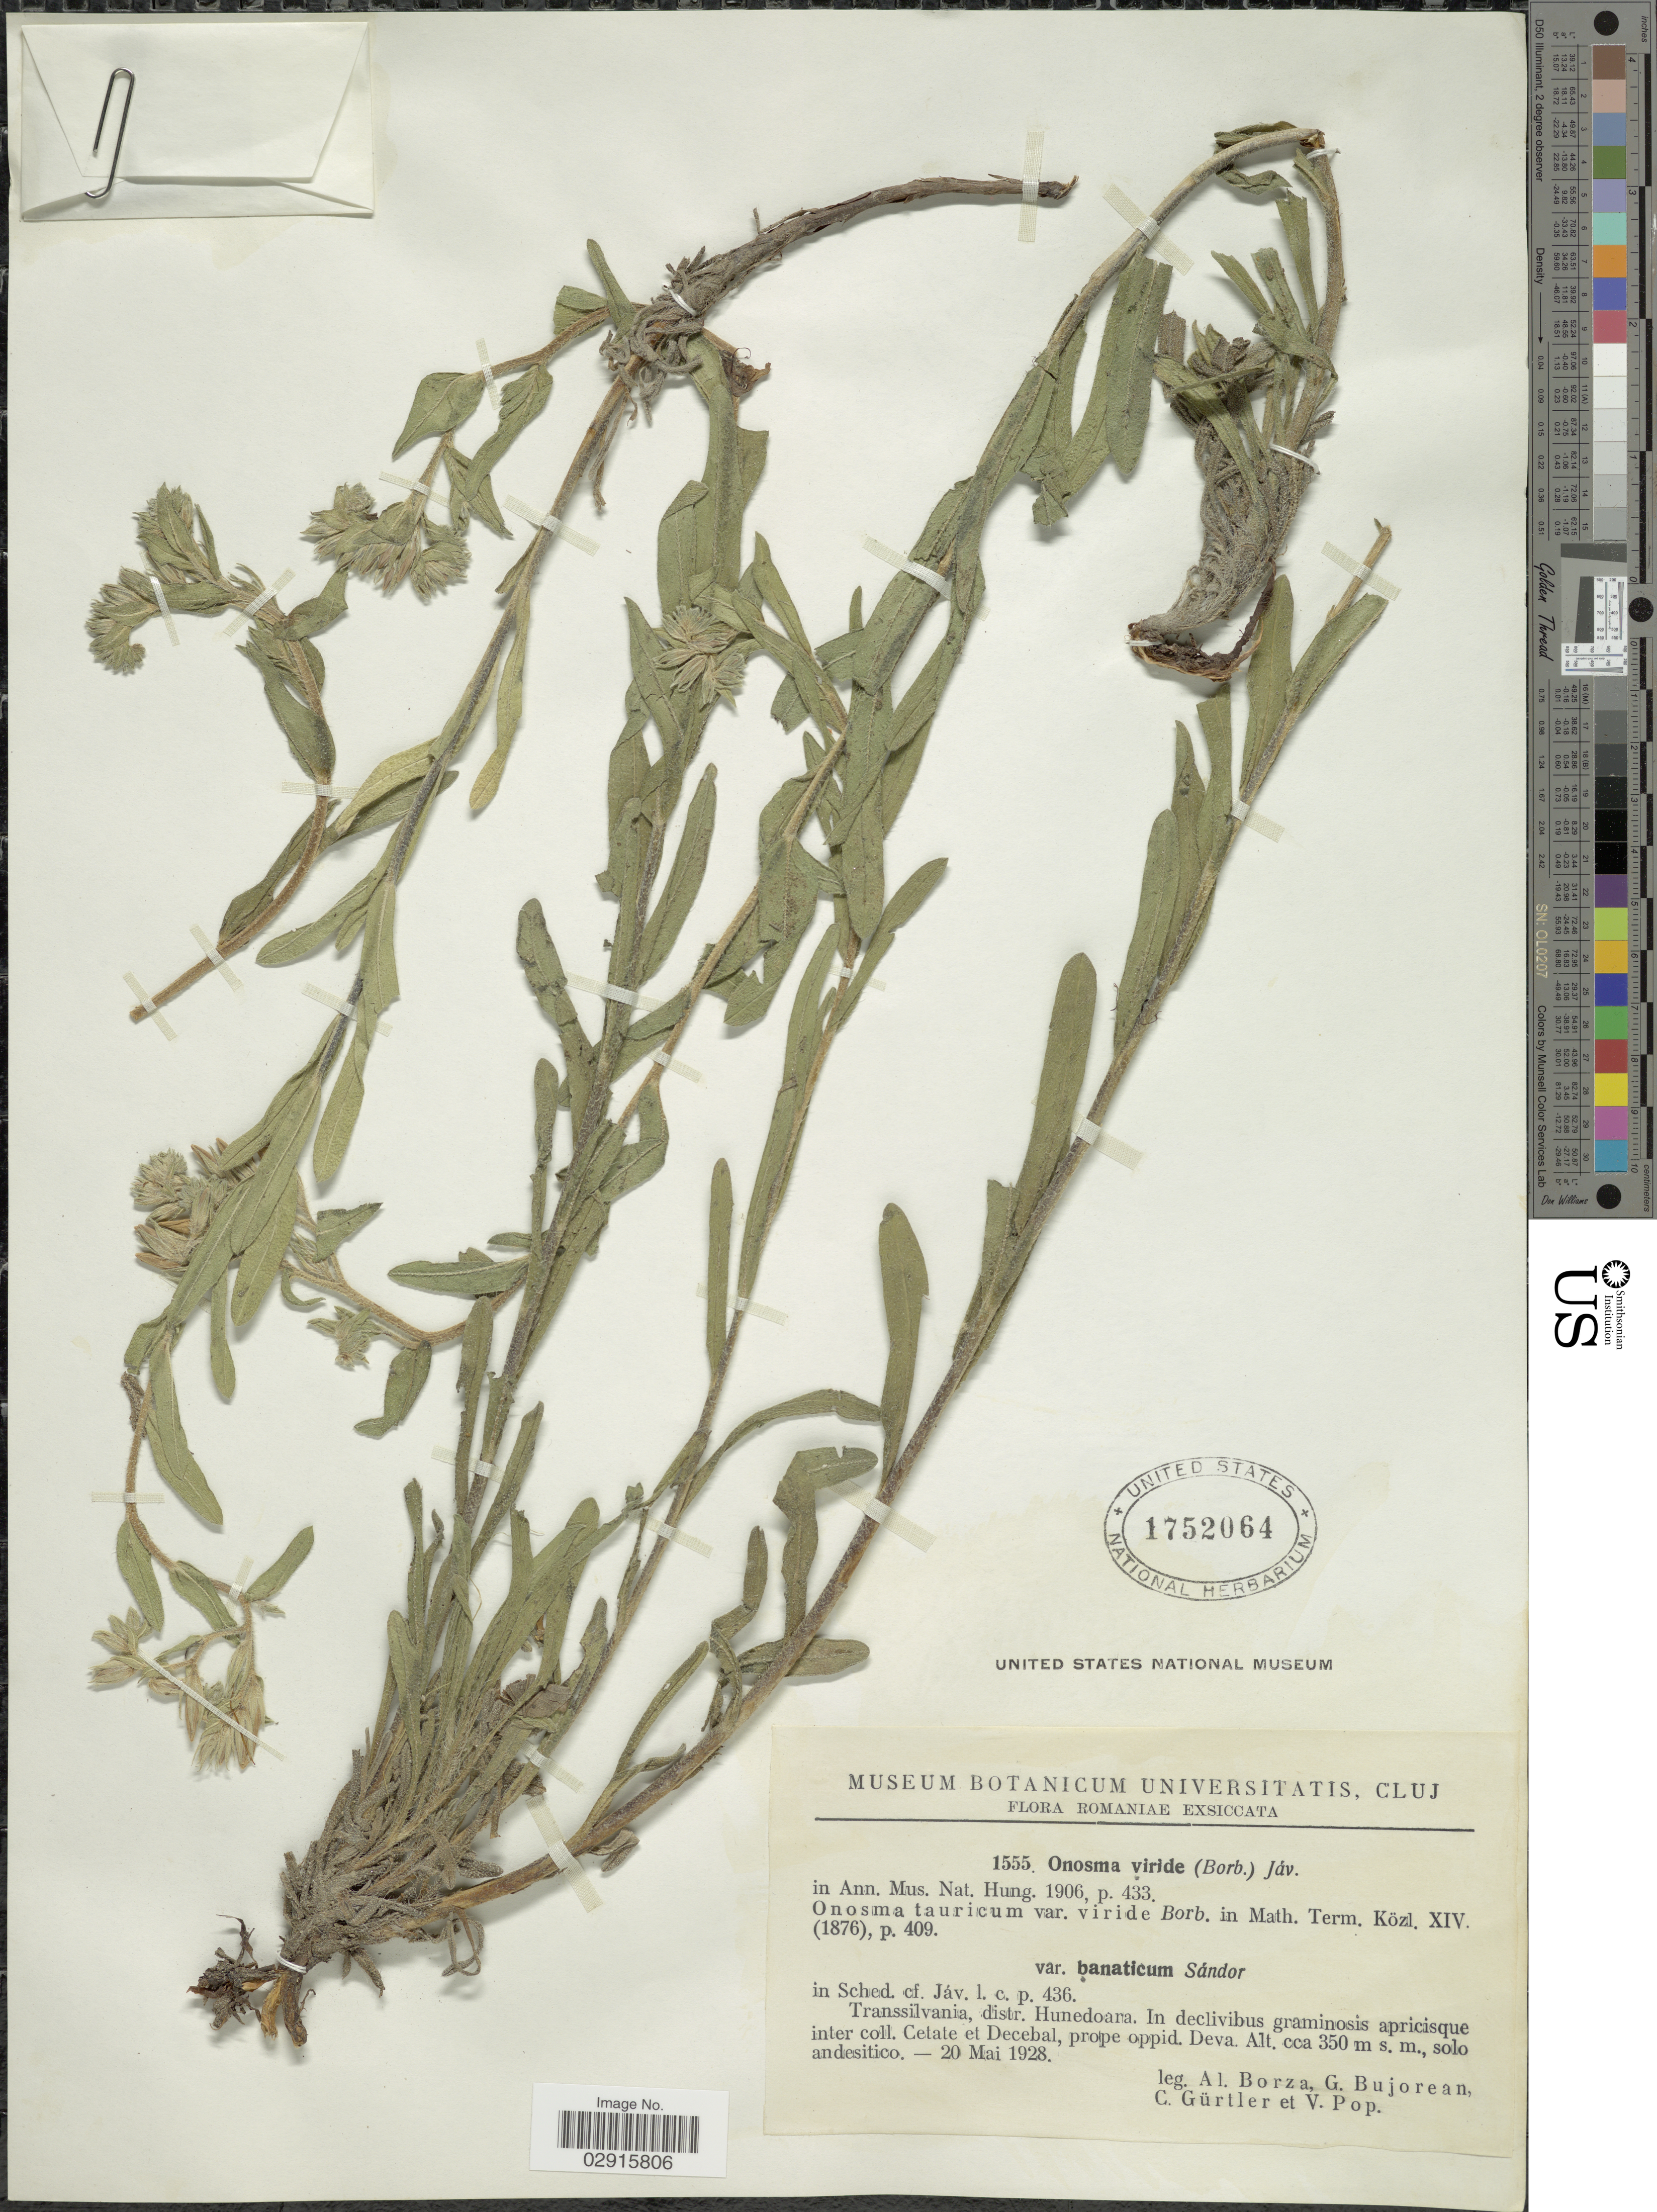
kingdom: Plantae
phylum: Tracheophyta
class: Magnoliopsida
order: Boraginales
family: Boraginaceae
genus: Onosma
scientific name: Onosma viridis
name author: Jáv.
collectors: A. Borza, G. Bujorean, C. Gürtler & V. Pop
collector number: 1555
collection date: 1928-05-20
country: Romania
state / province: Hunedoara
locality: Transsilvania, distr. Hunedoara. In declivibus graminosis apricisque inter coll. Cetate et Decebal, prope oppid. Deva.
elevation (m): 350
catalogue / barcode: US 1752064